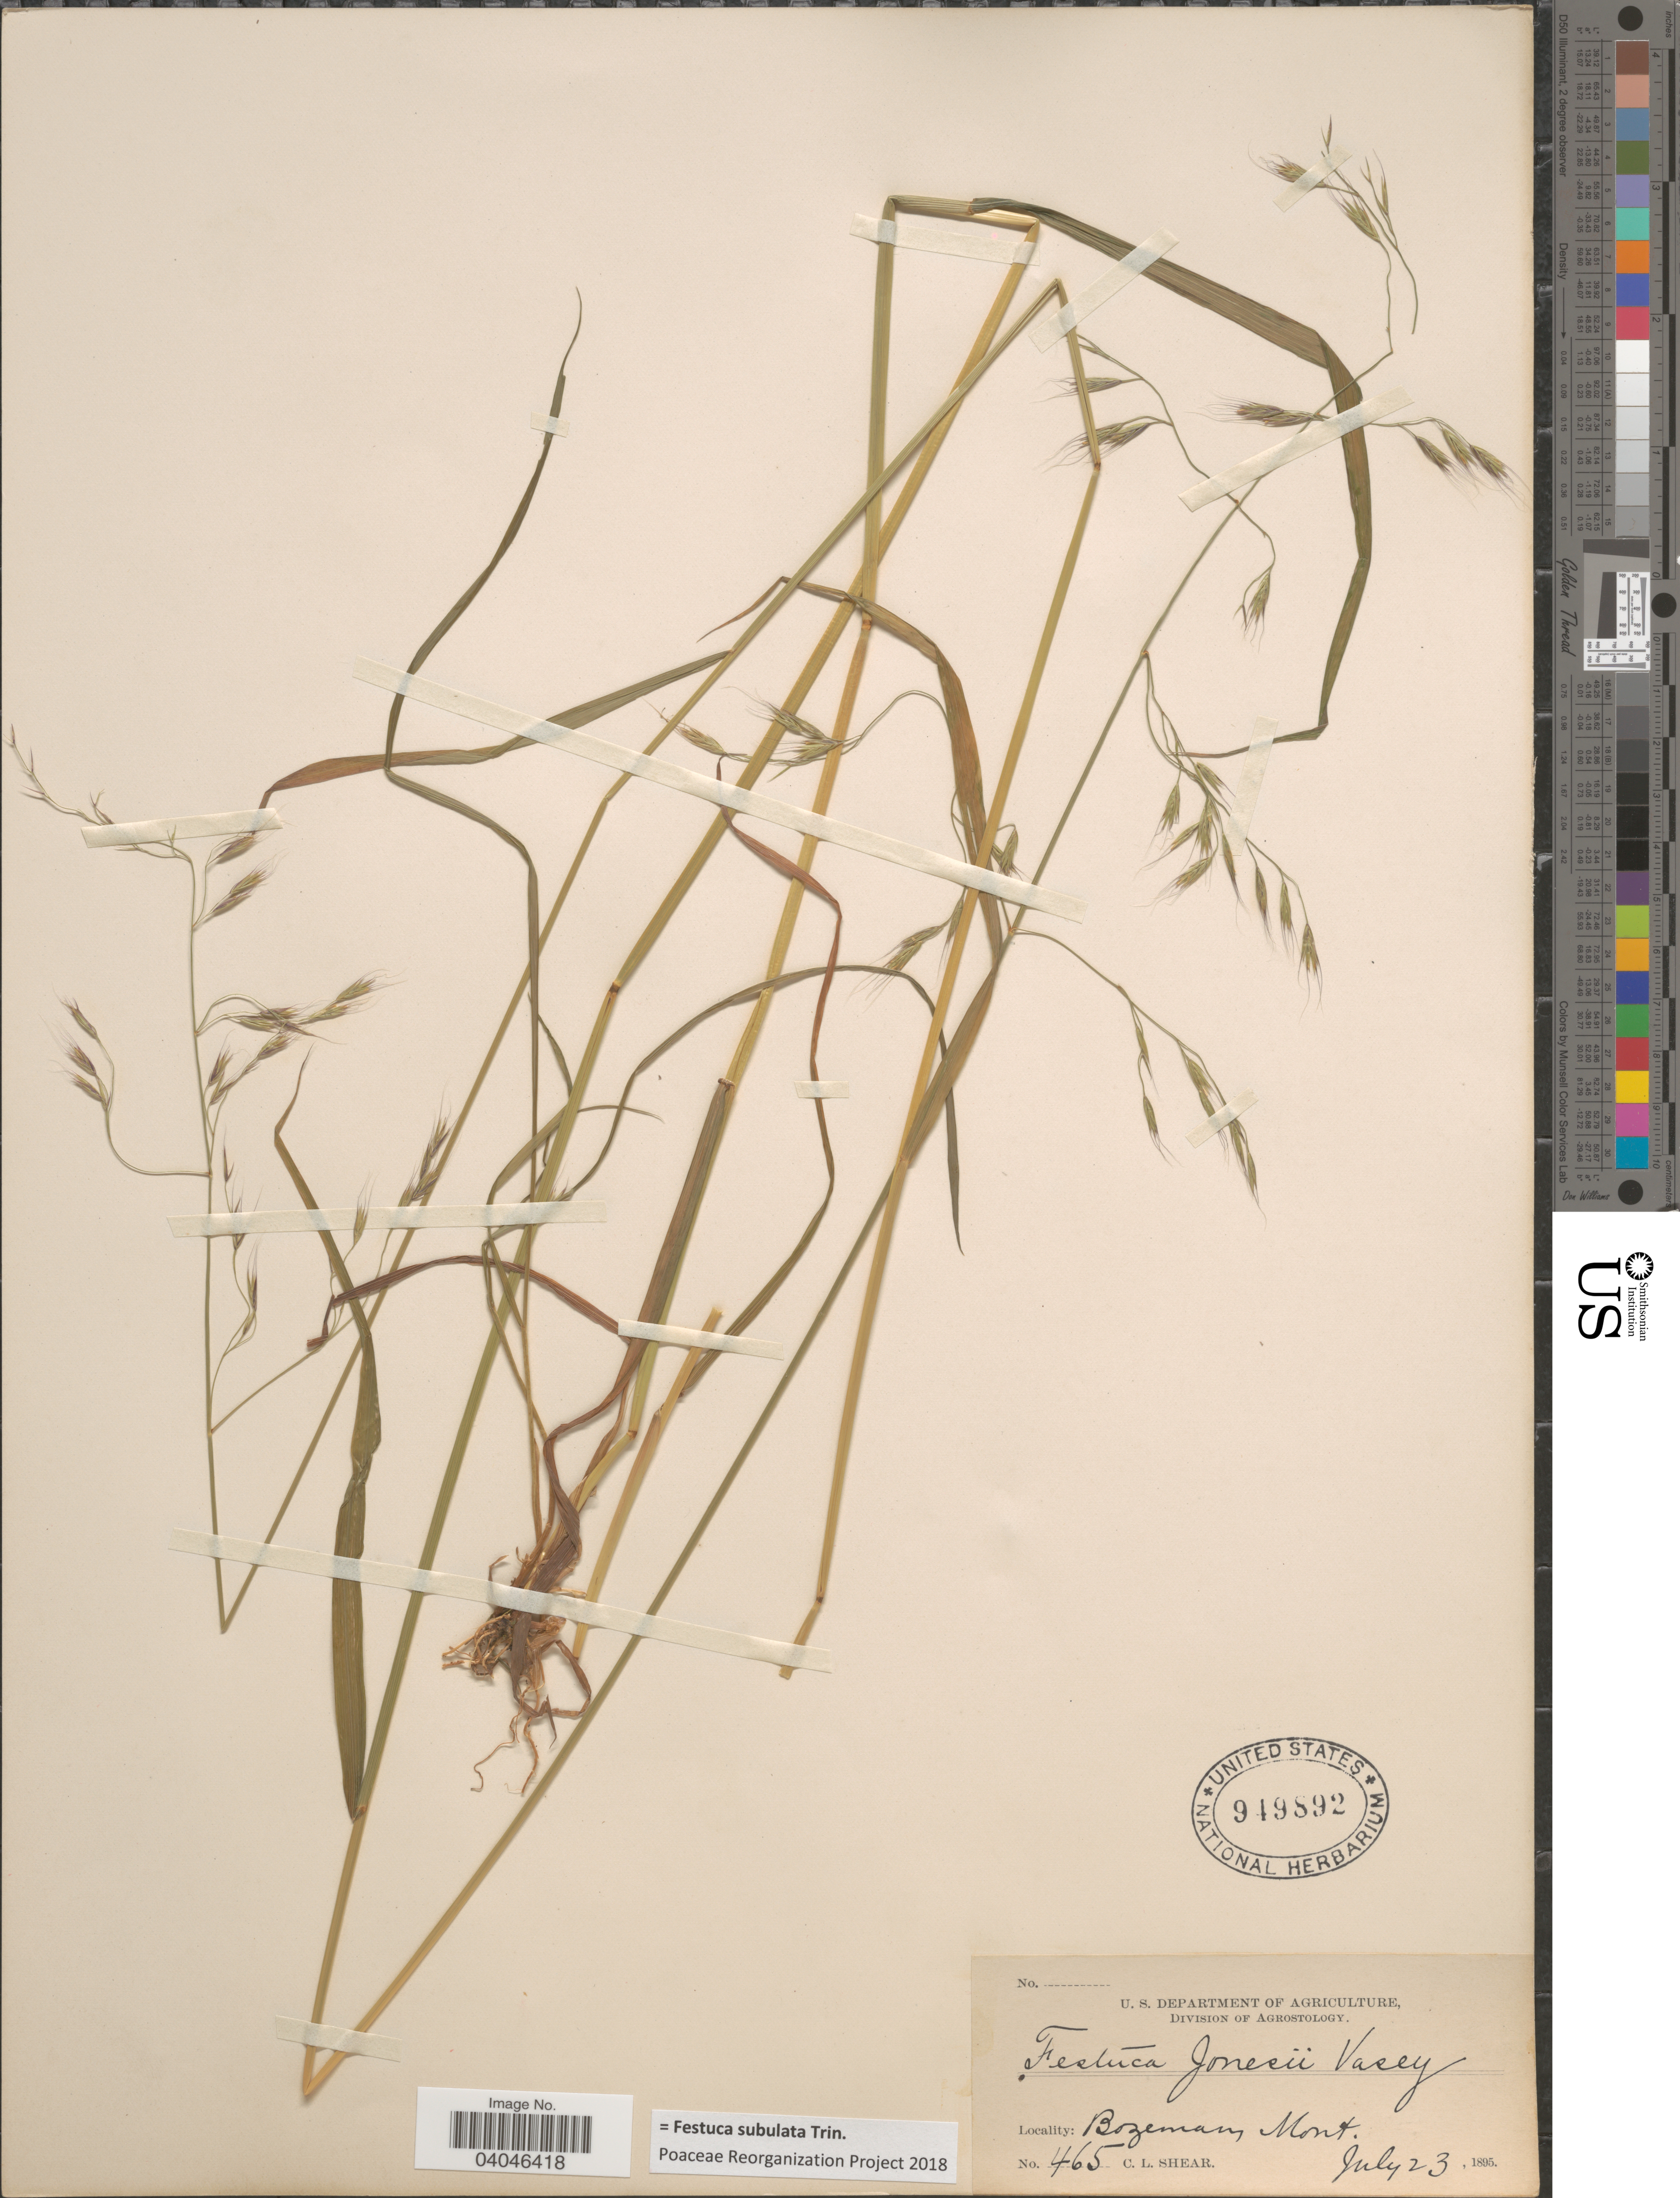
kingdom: Plantae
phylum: Tracheophyta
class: Liliopsida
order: Poales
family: Poaceae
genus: Festuca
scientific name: Festuca subulata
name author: Trin.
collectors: C. L. Shear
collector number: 465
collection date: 1895-07-23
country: United States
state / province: Montana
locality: Bozeman.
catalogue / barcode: US 949892